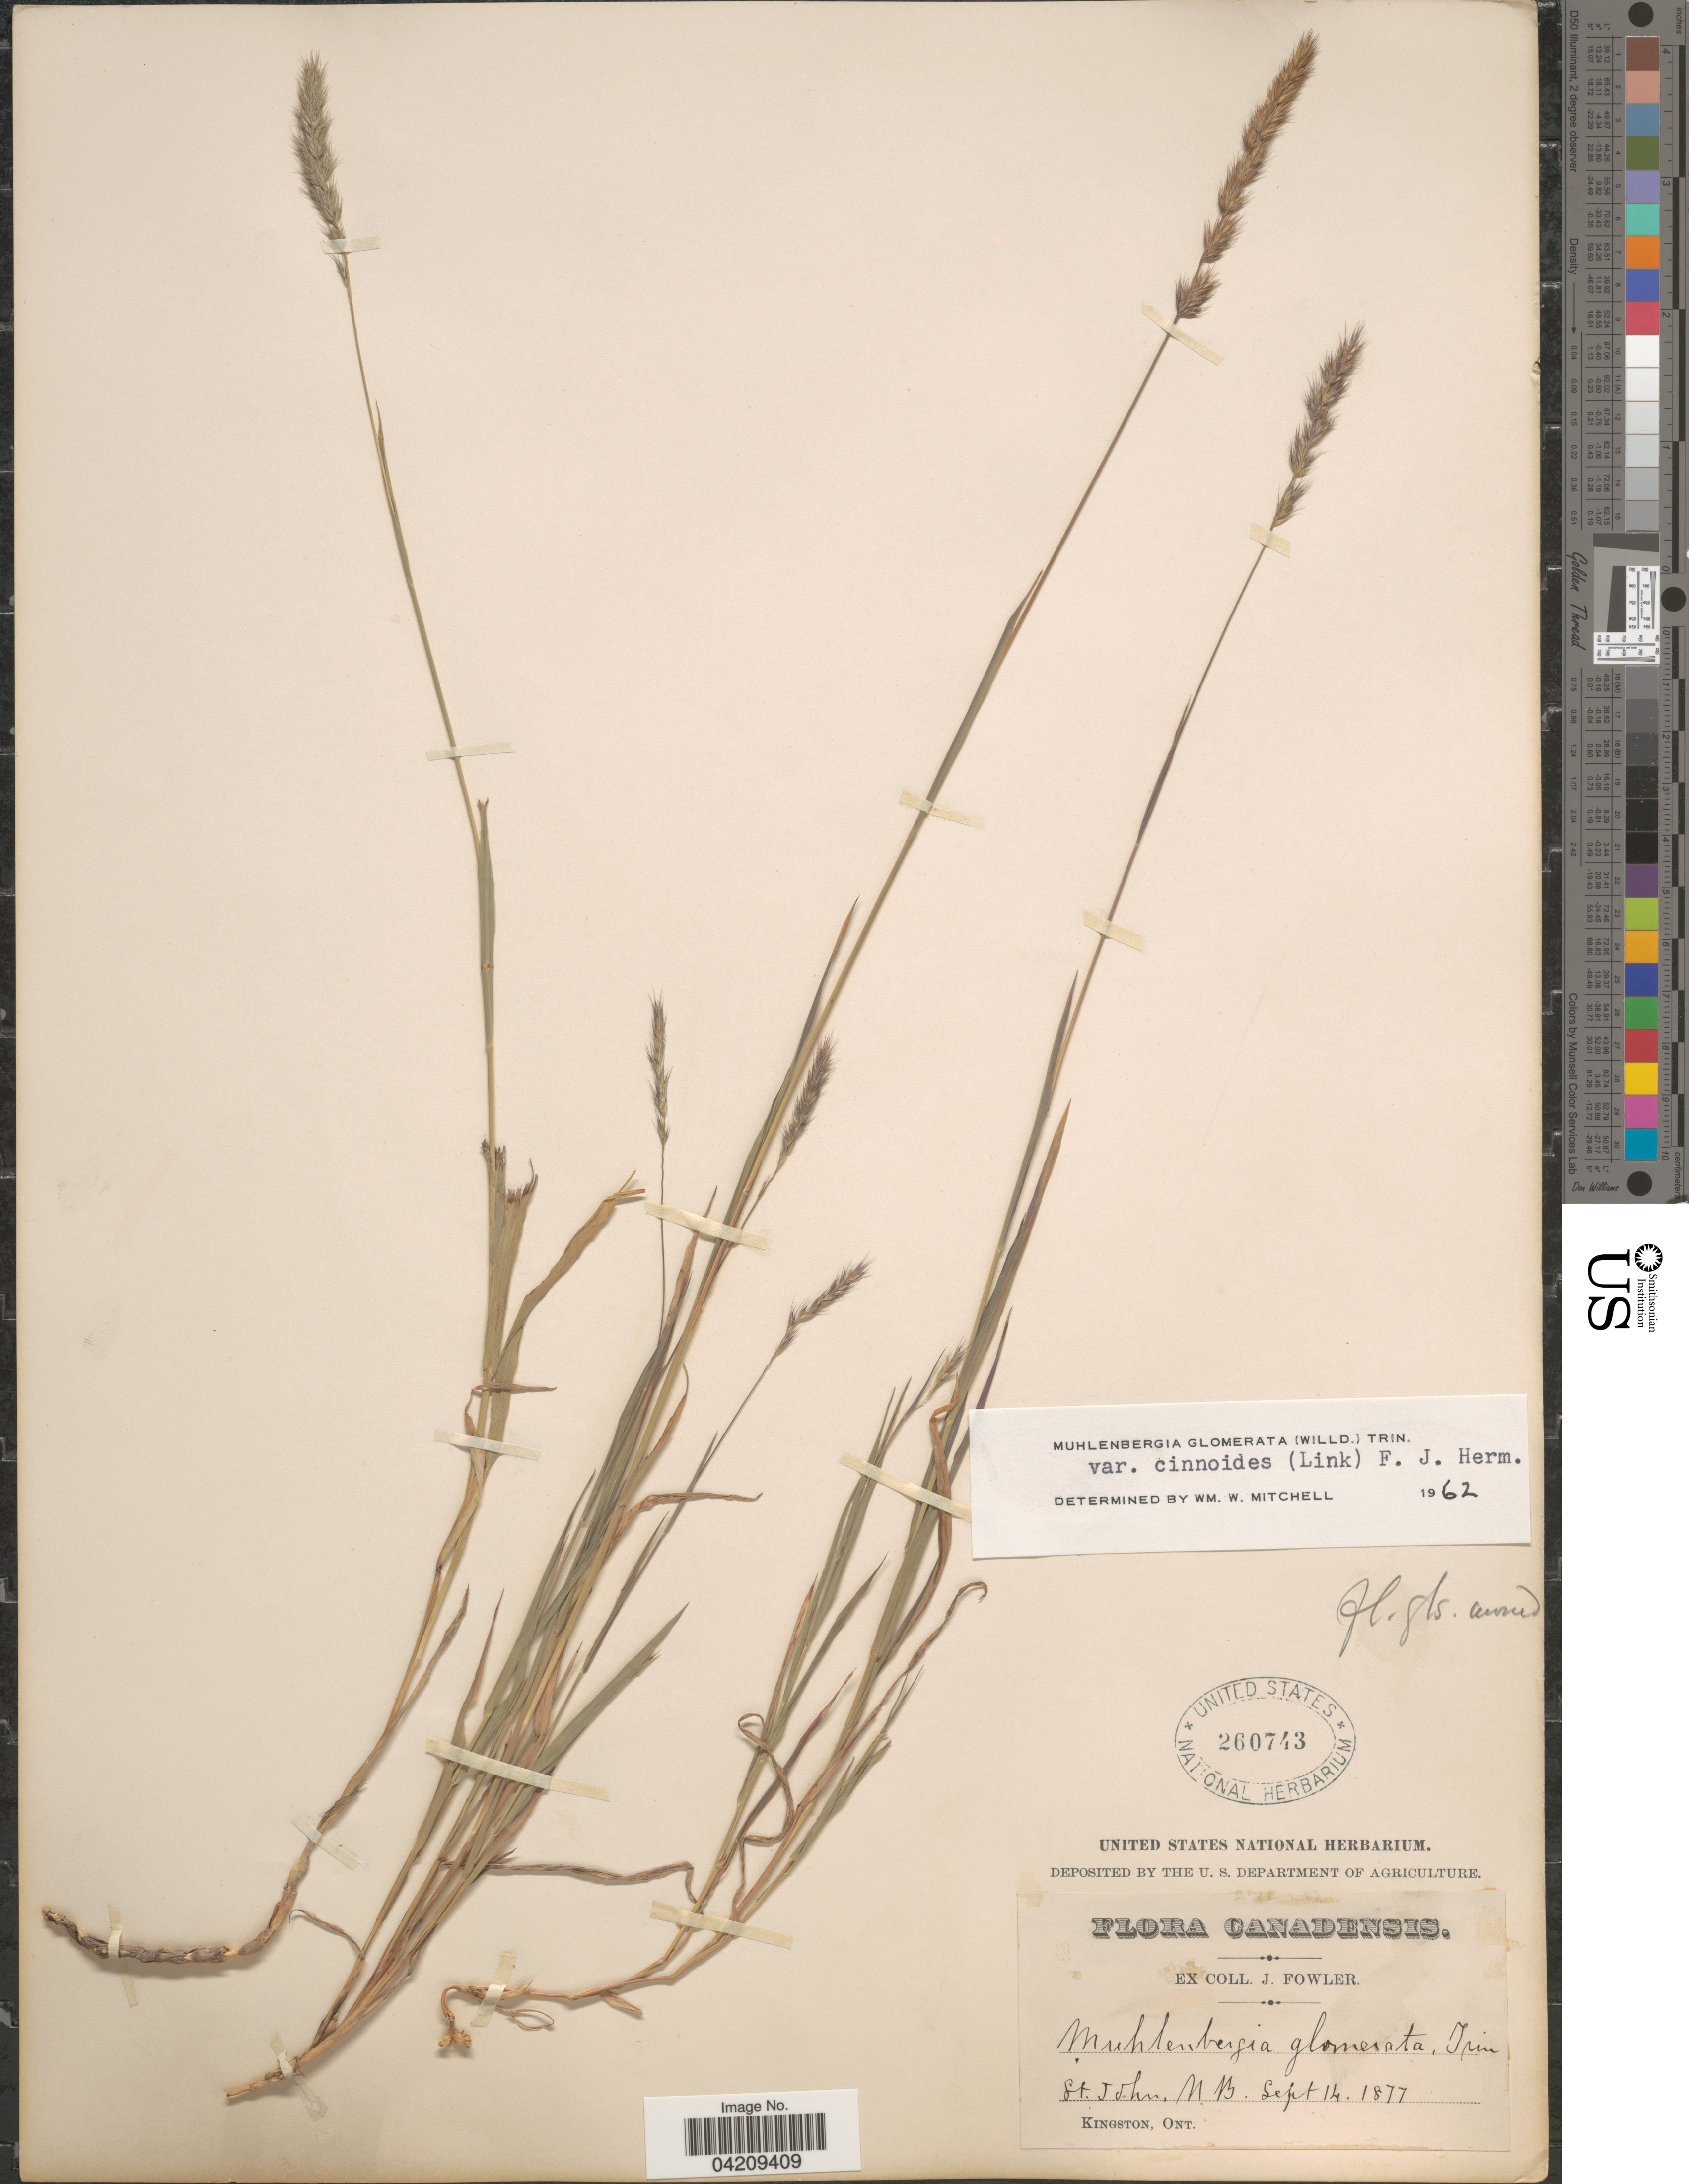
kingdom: Plantae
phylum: Tracheophyta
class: Liliopsida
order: Poales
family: Poaceae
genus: Muhlenbergia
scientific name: Muhlenbergia glomerata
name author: (Willd.) Trin.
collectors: J. Fowler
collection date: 1877-09-14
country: Canada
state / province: New Brunswick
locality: St. John.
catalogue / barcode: US 260743